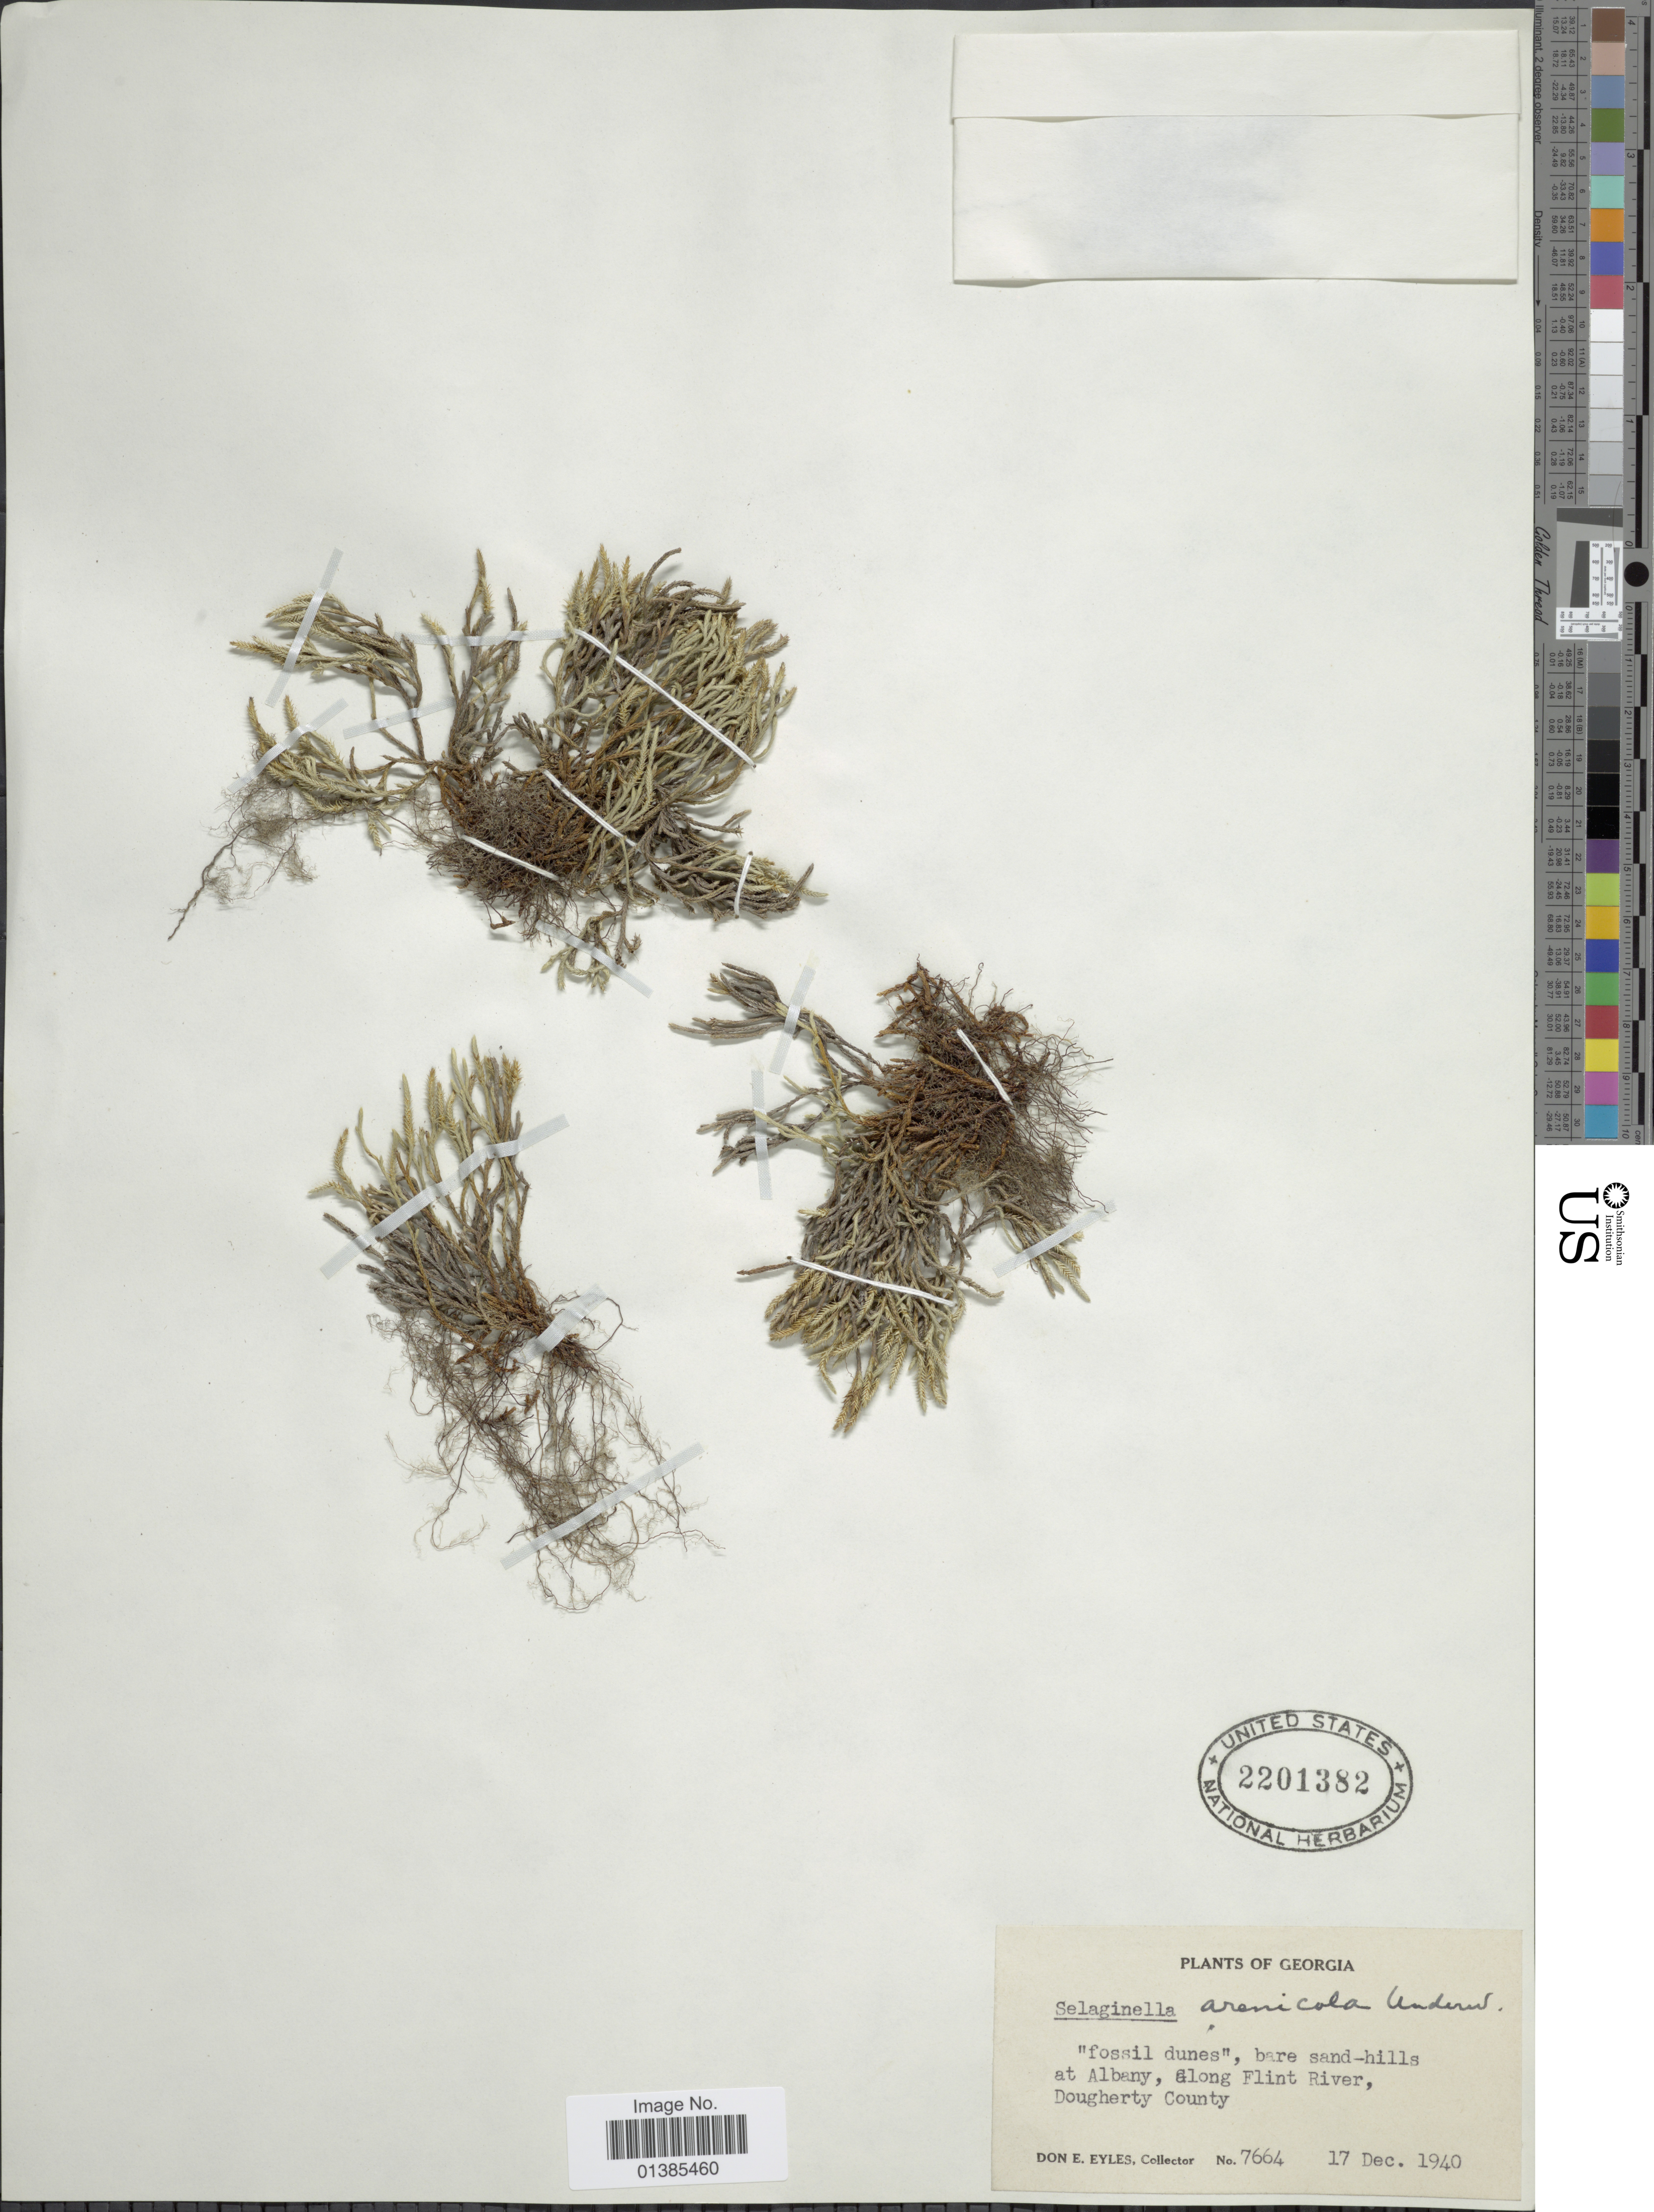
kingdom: Plantae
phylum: Tracheophyta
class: Lycopodiopsida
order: Selaginellales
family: Selaginellaceae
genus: Selaginella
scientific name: Selaginella arenicola subsp. arenicola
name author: Underw.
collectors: D. Eyles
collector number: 7664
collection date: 1940-12-17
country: United States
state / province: Georgia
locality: fossil dunes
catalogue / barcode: US 2201382